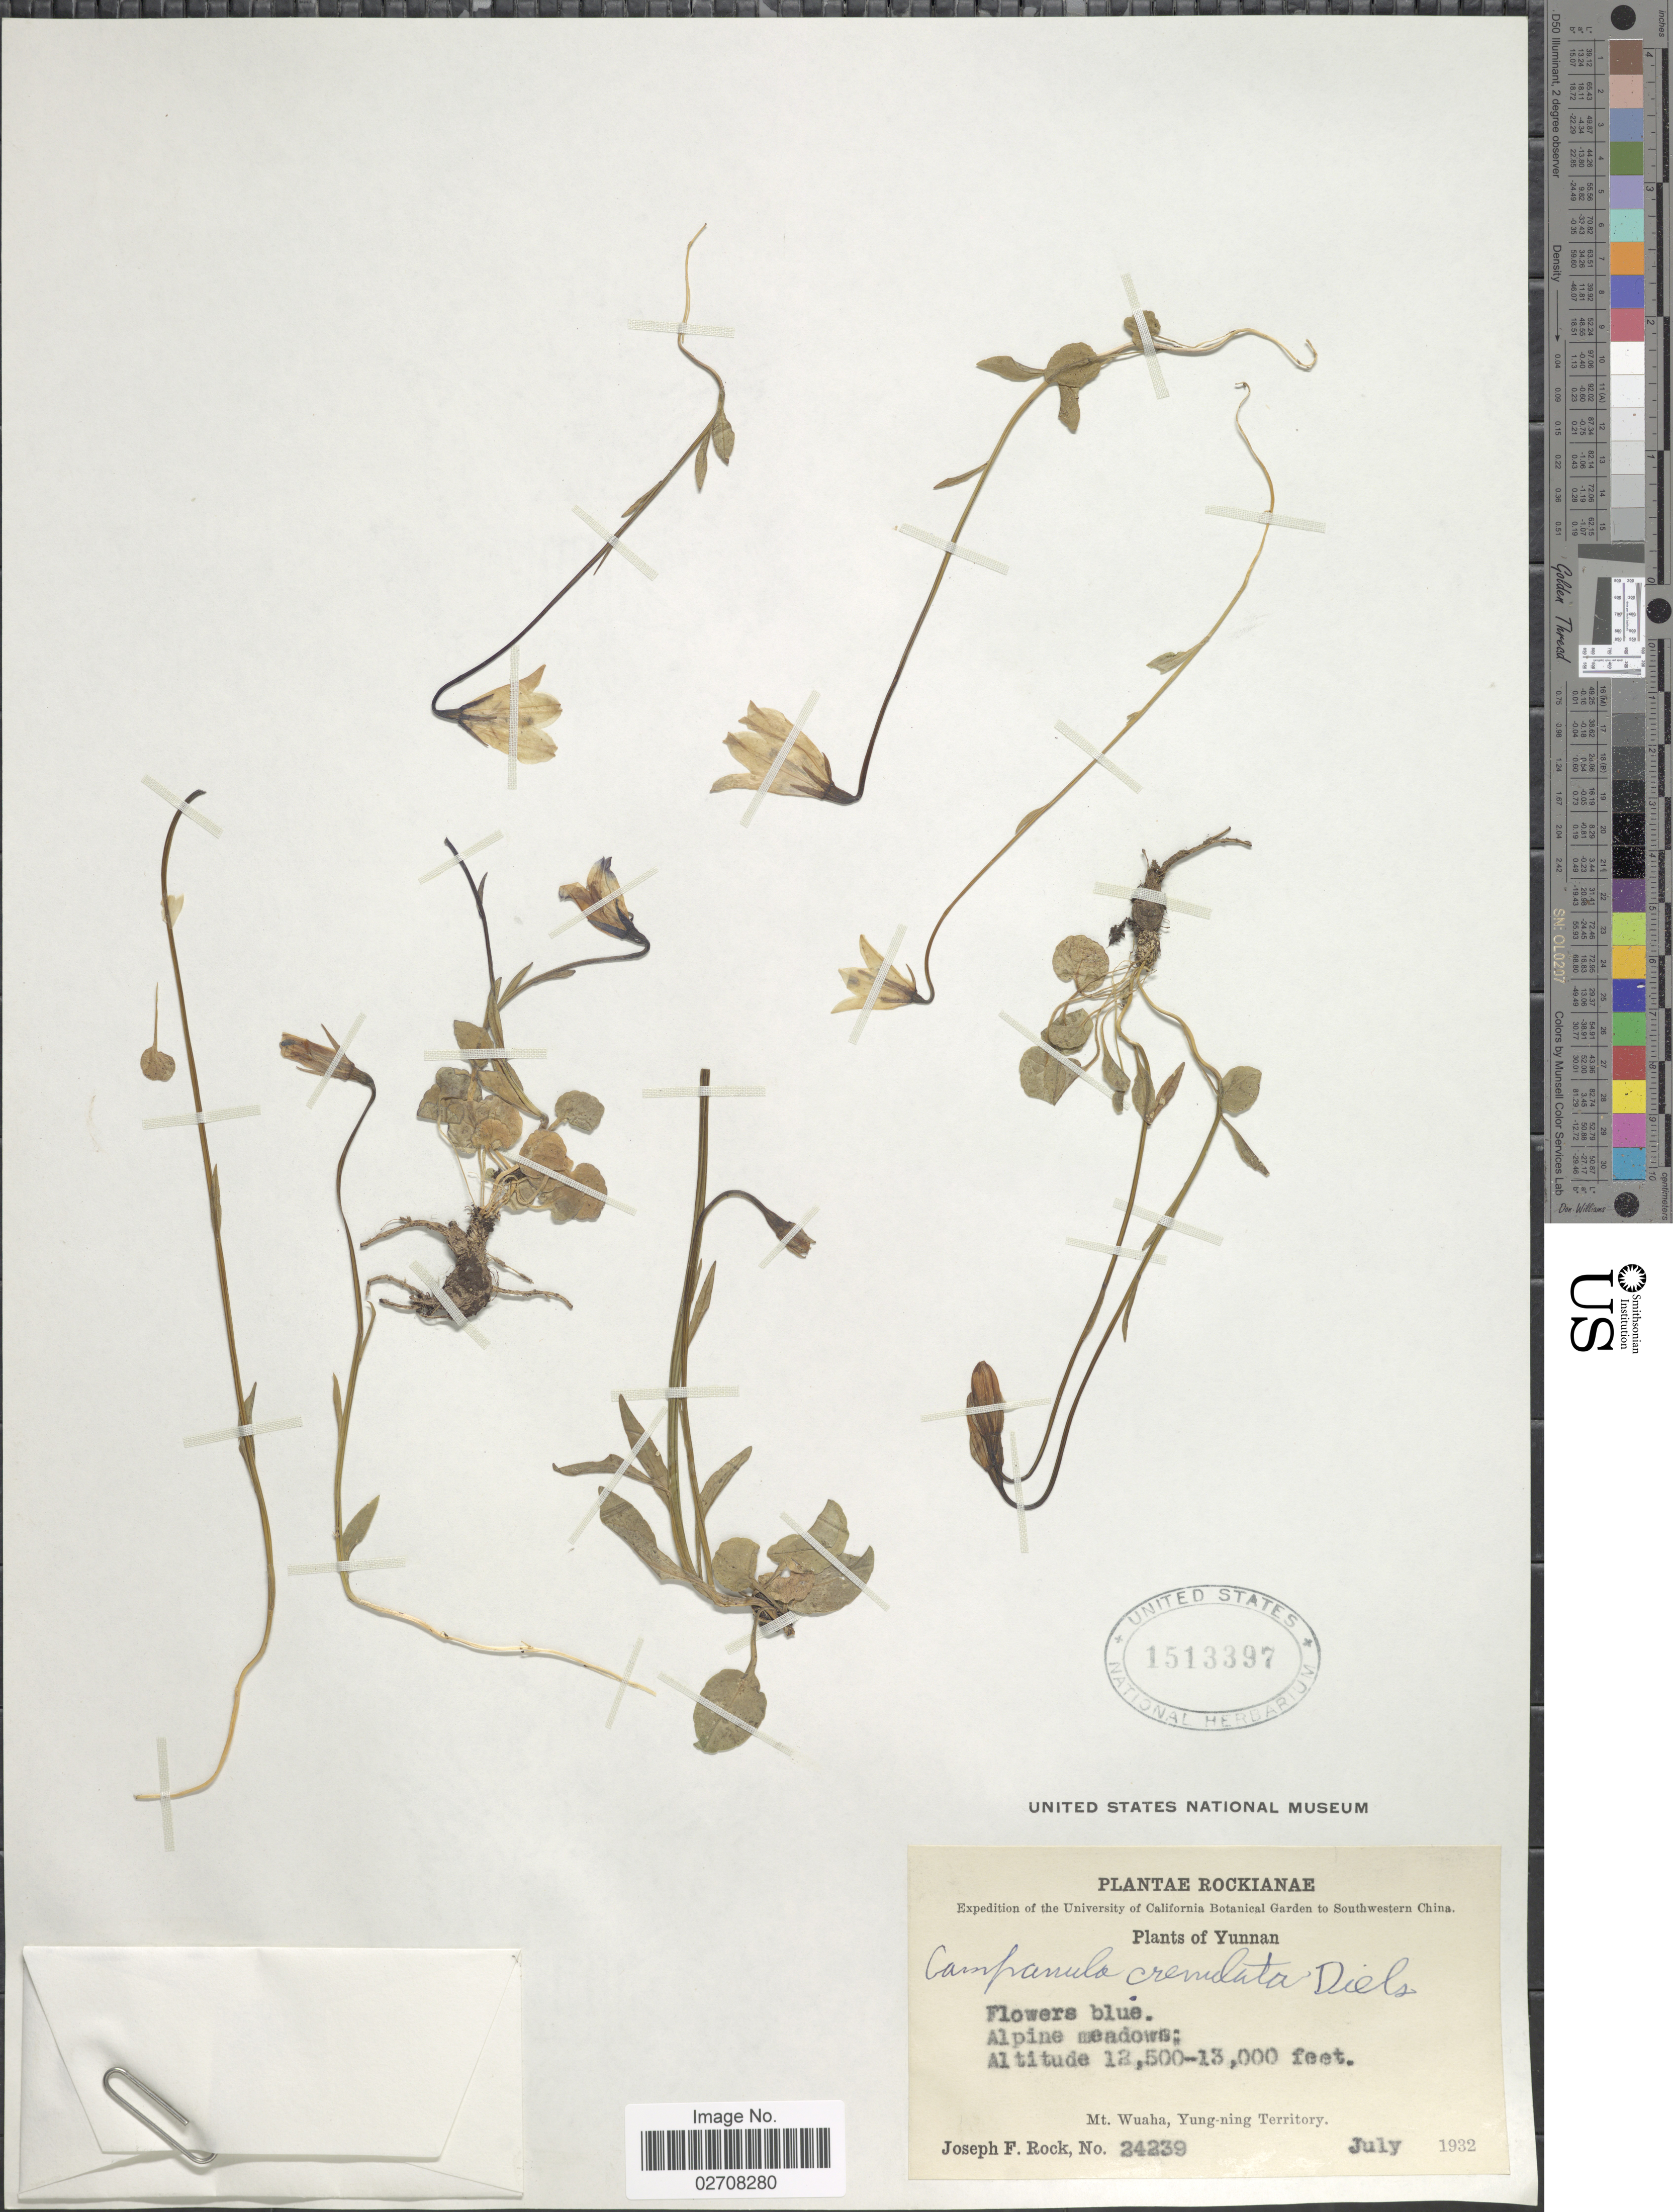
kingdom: Plantae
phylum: Tracheophyta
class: Magnoliopsida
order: Asterales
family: Campanulaceae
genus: Campanula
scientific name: Campanula crenulata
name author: Franch.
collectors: J. F. Rock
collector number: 24239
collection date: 1932-07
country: China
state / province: Yunnan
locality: Rockianae. Southwestern China. Alpine meadows. Mt. Wuaha, Yung-ning Territory.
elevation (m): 3810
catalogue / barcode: US 1513397